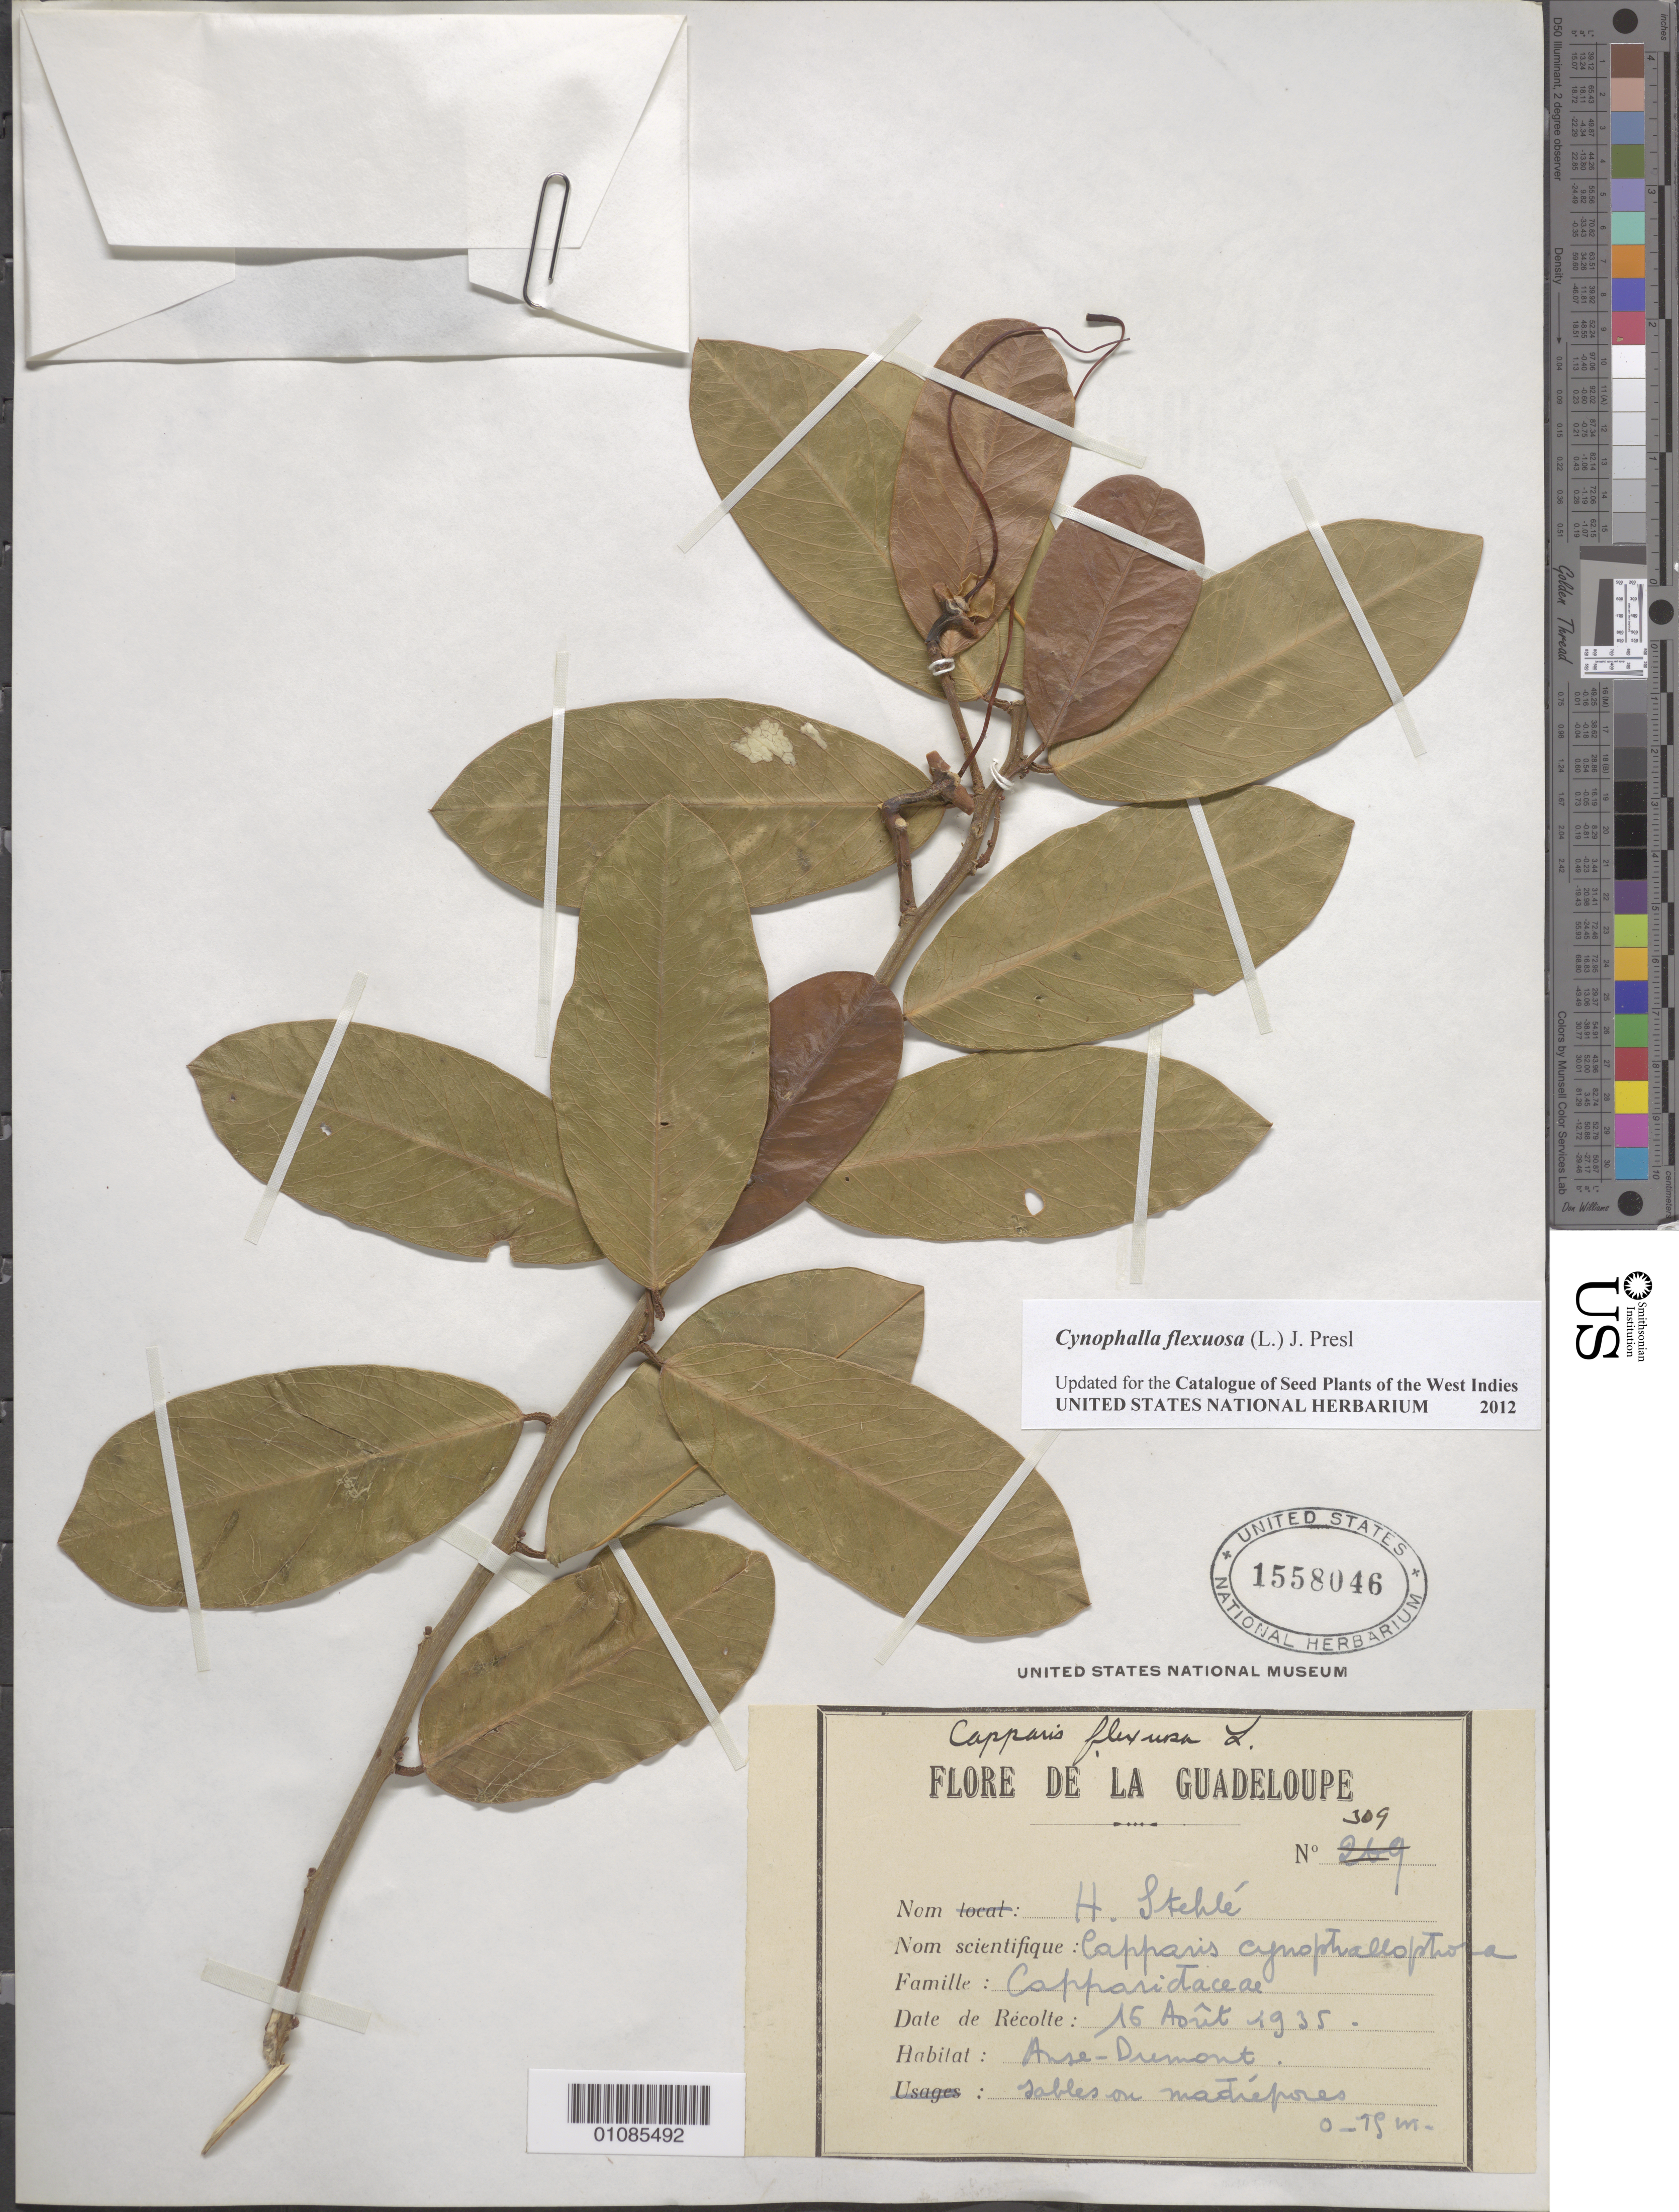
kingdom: Plantae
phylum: Tracheophyta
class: Magnoliopsida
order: Brassicales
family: Capparaceae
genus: Cynophalla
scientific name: Cynophalla flexuosa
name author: (L.) J. Presl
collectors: H. Stehlé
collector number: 309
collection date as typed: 16 Aug 1935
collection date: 1935-08-16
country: Guadeloupe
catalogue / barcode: US 1558046